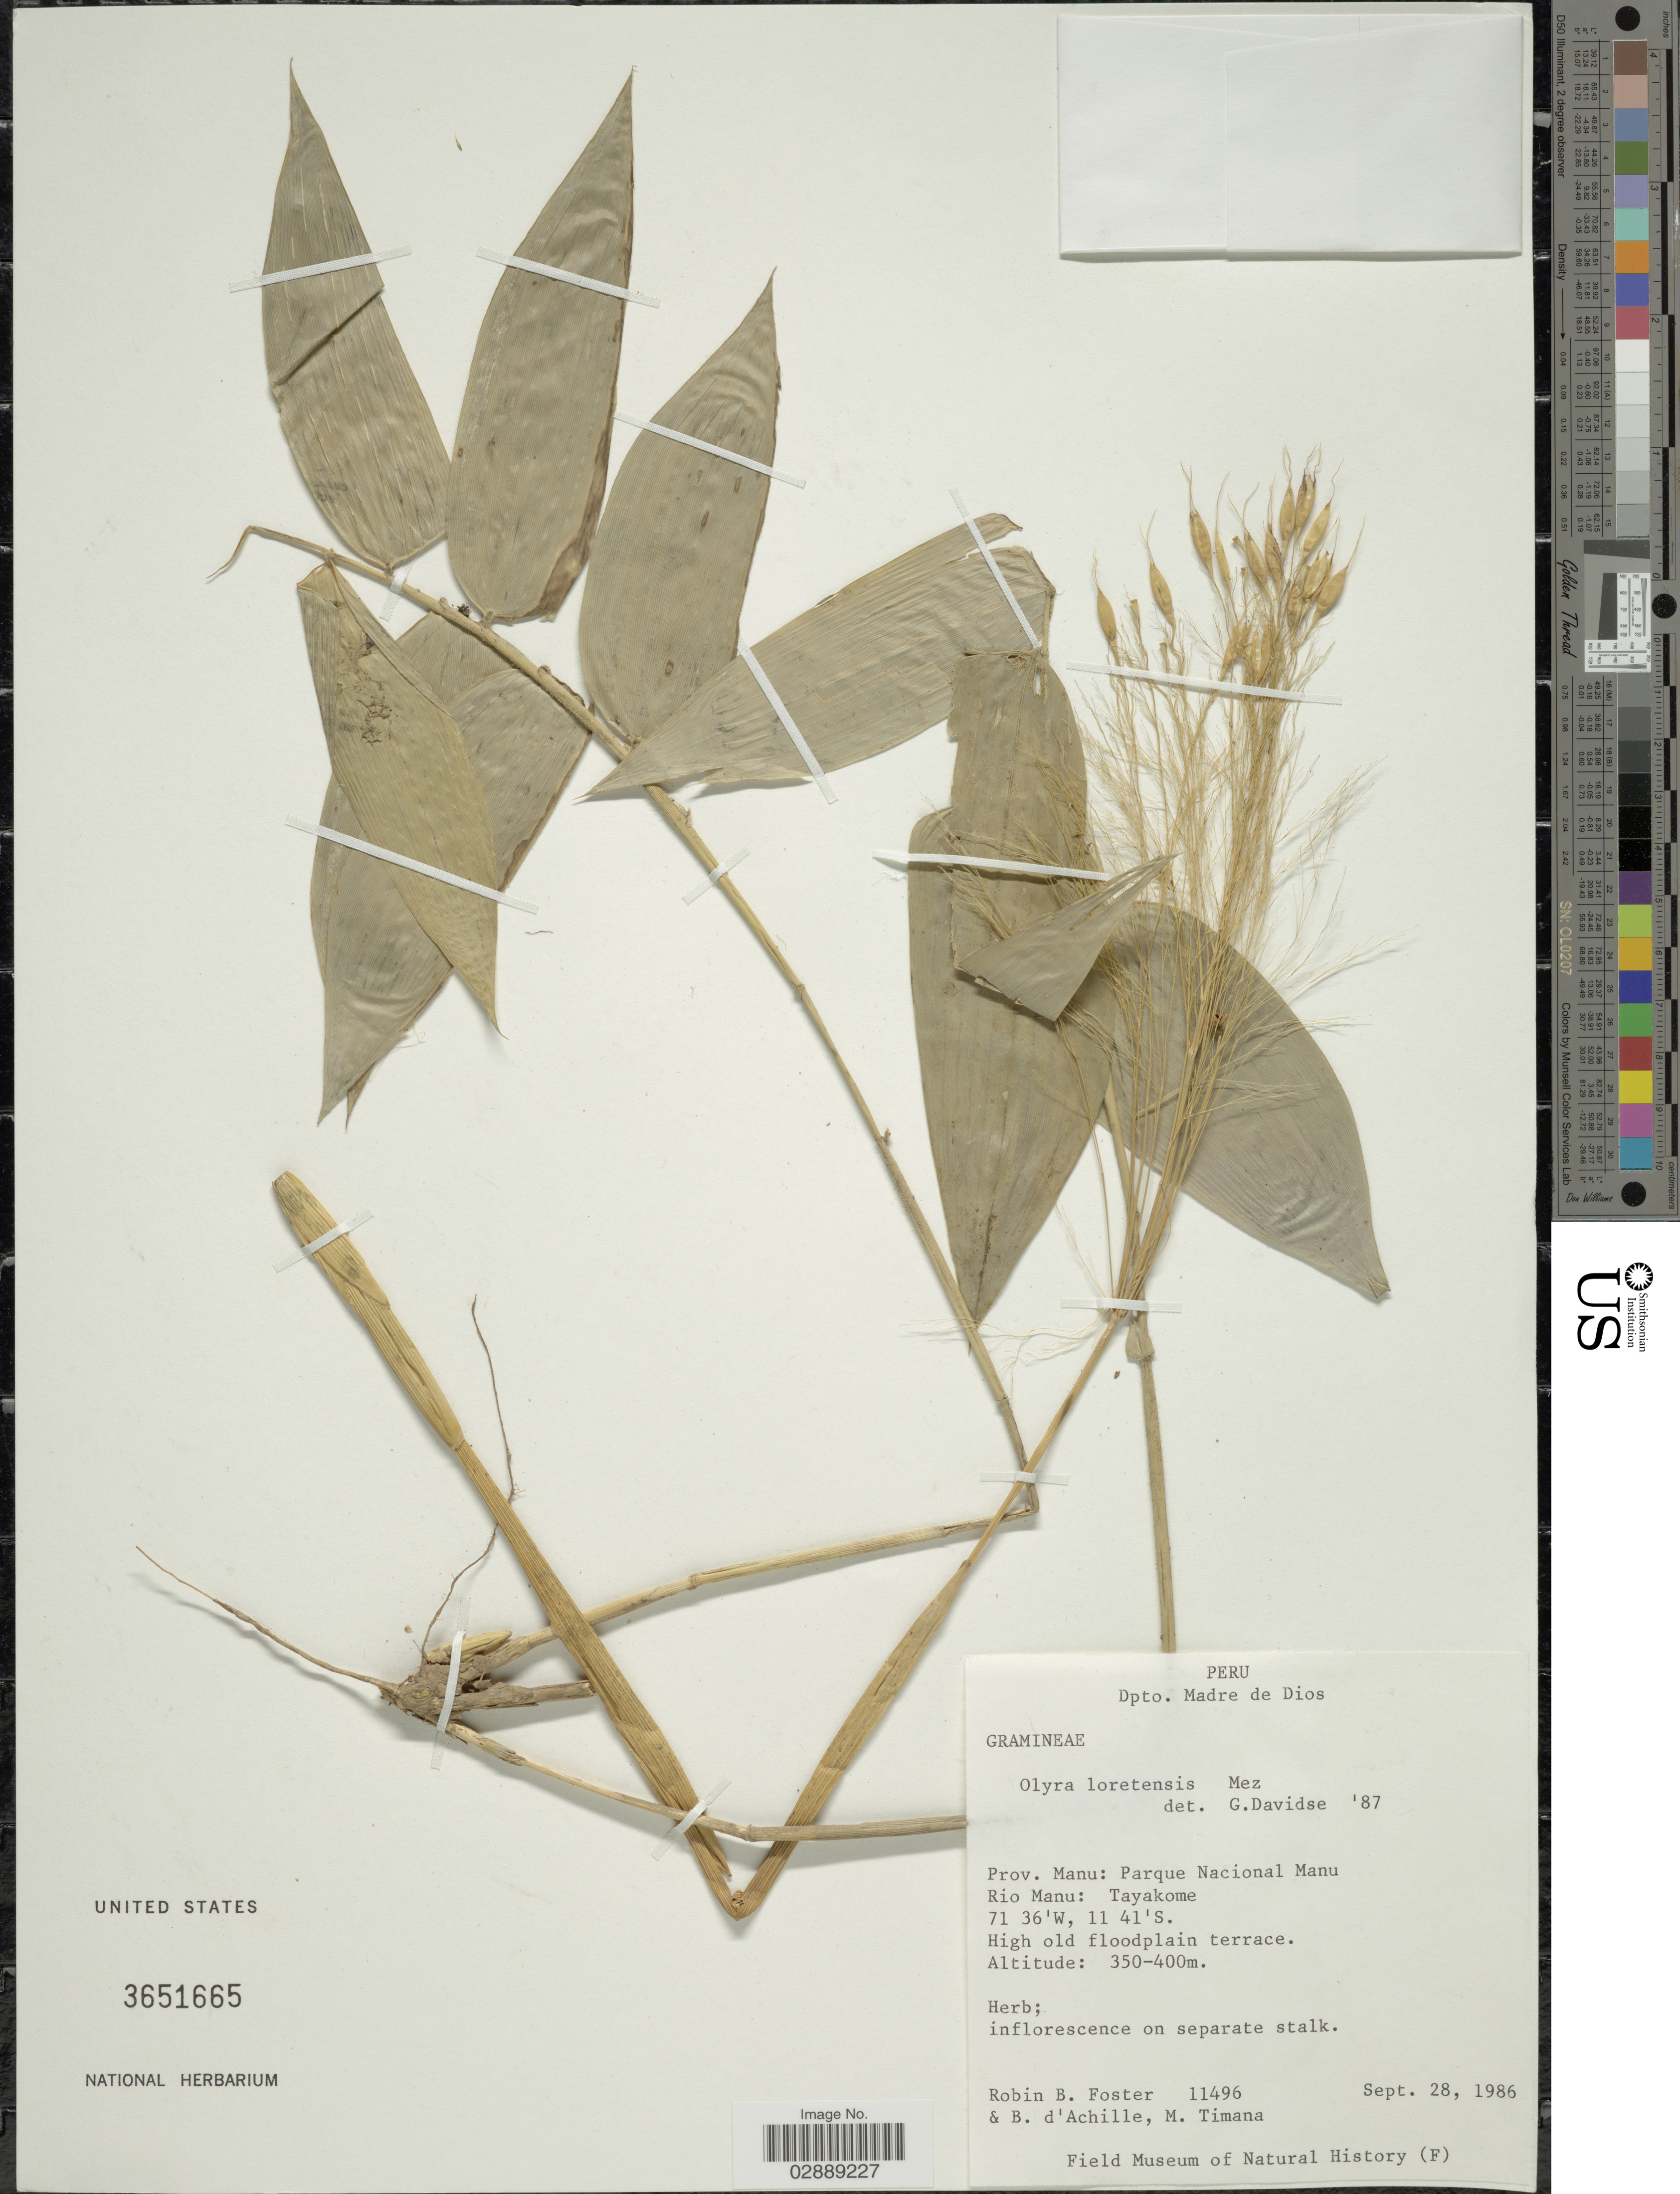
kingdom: Plantae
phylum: Tracheophyta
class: Liliopsida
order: Poales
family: Poaceae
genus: Olyra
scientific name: Olyra loretensis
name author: Mez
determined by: Davidse, Gerrit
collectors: R. B. Foster, B. d'Achille & M. E. Timaná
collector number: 11496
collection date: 1986-09-28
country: Peru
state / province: Madre de Dios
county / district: Manú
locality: Parque Nacional Manu, Rio Manu: Tayakome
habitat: High old floodplain terrace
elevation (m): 350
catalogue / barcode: US 3651665